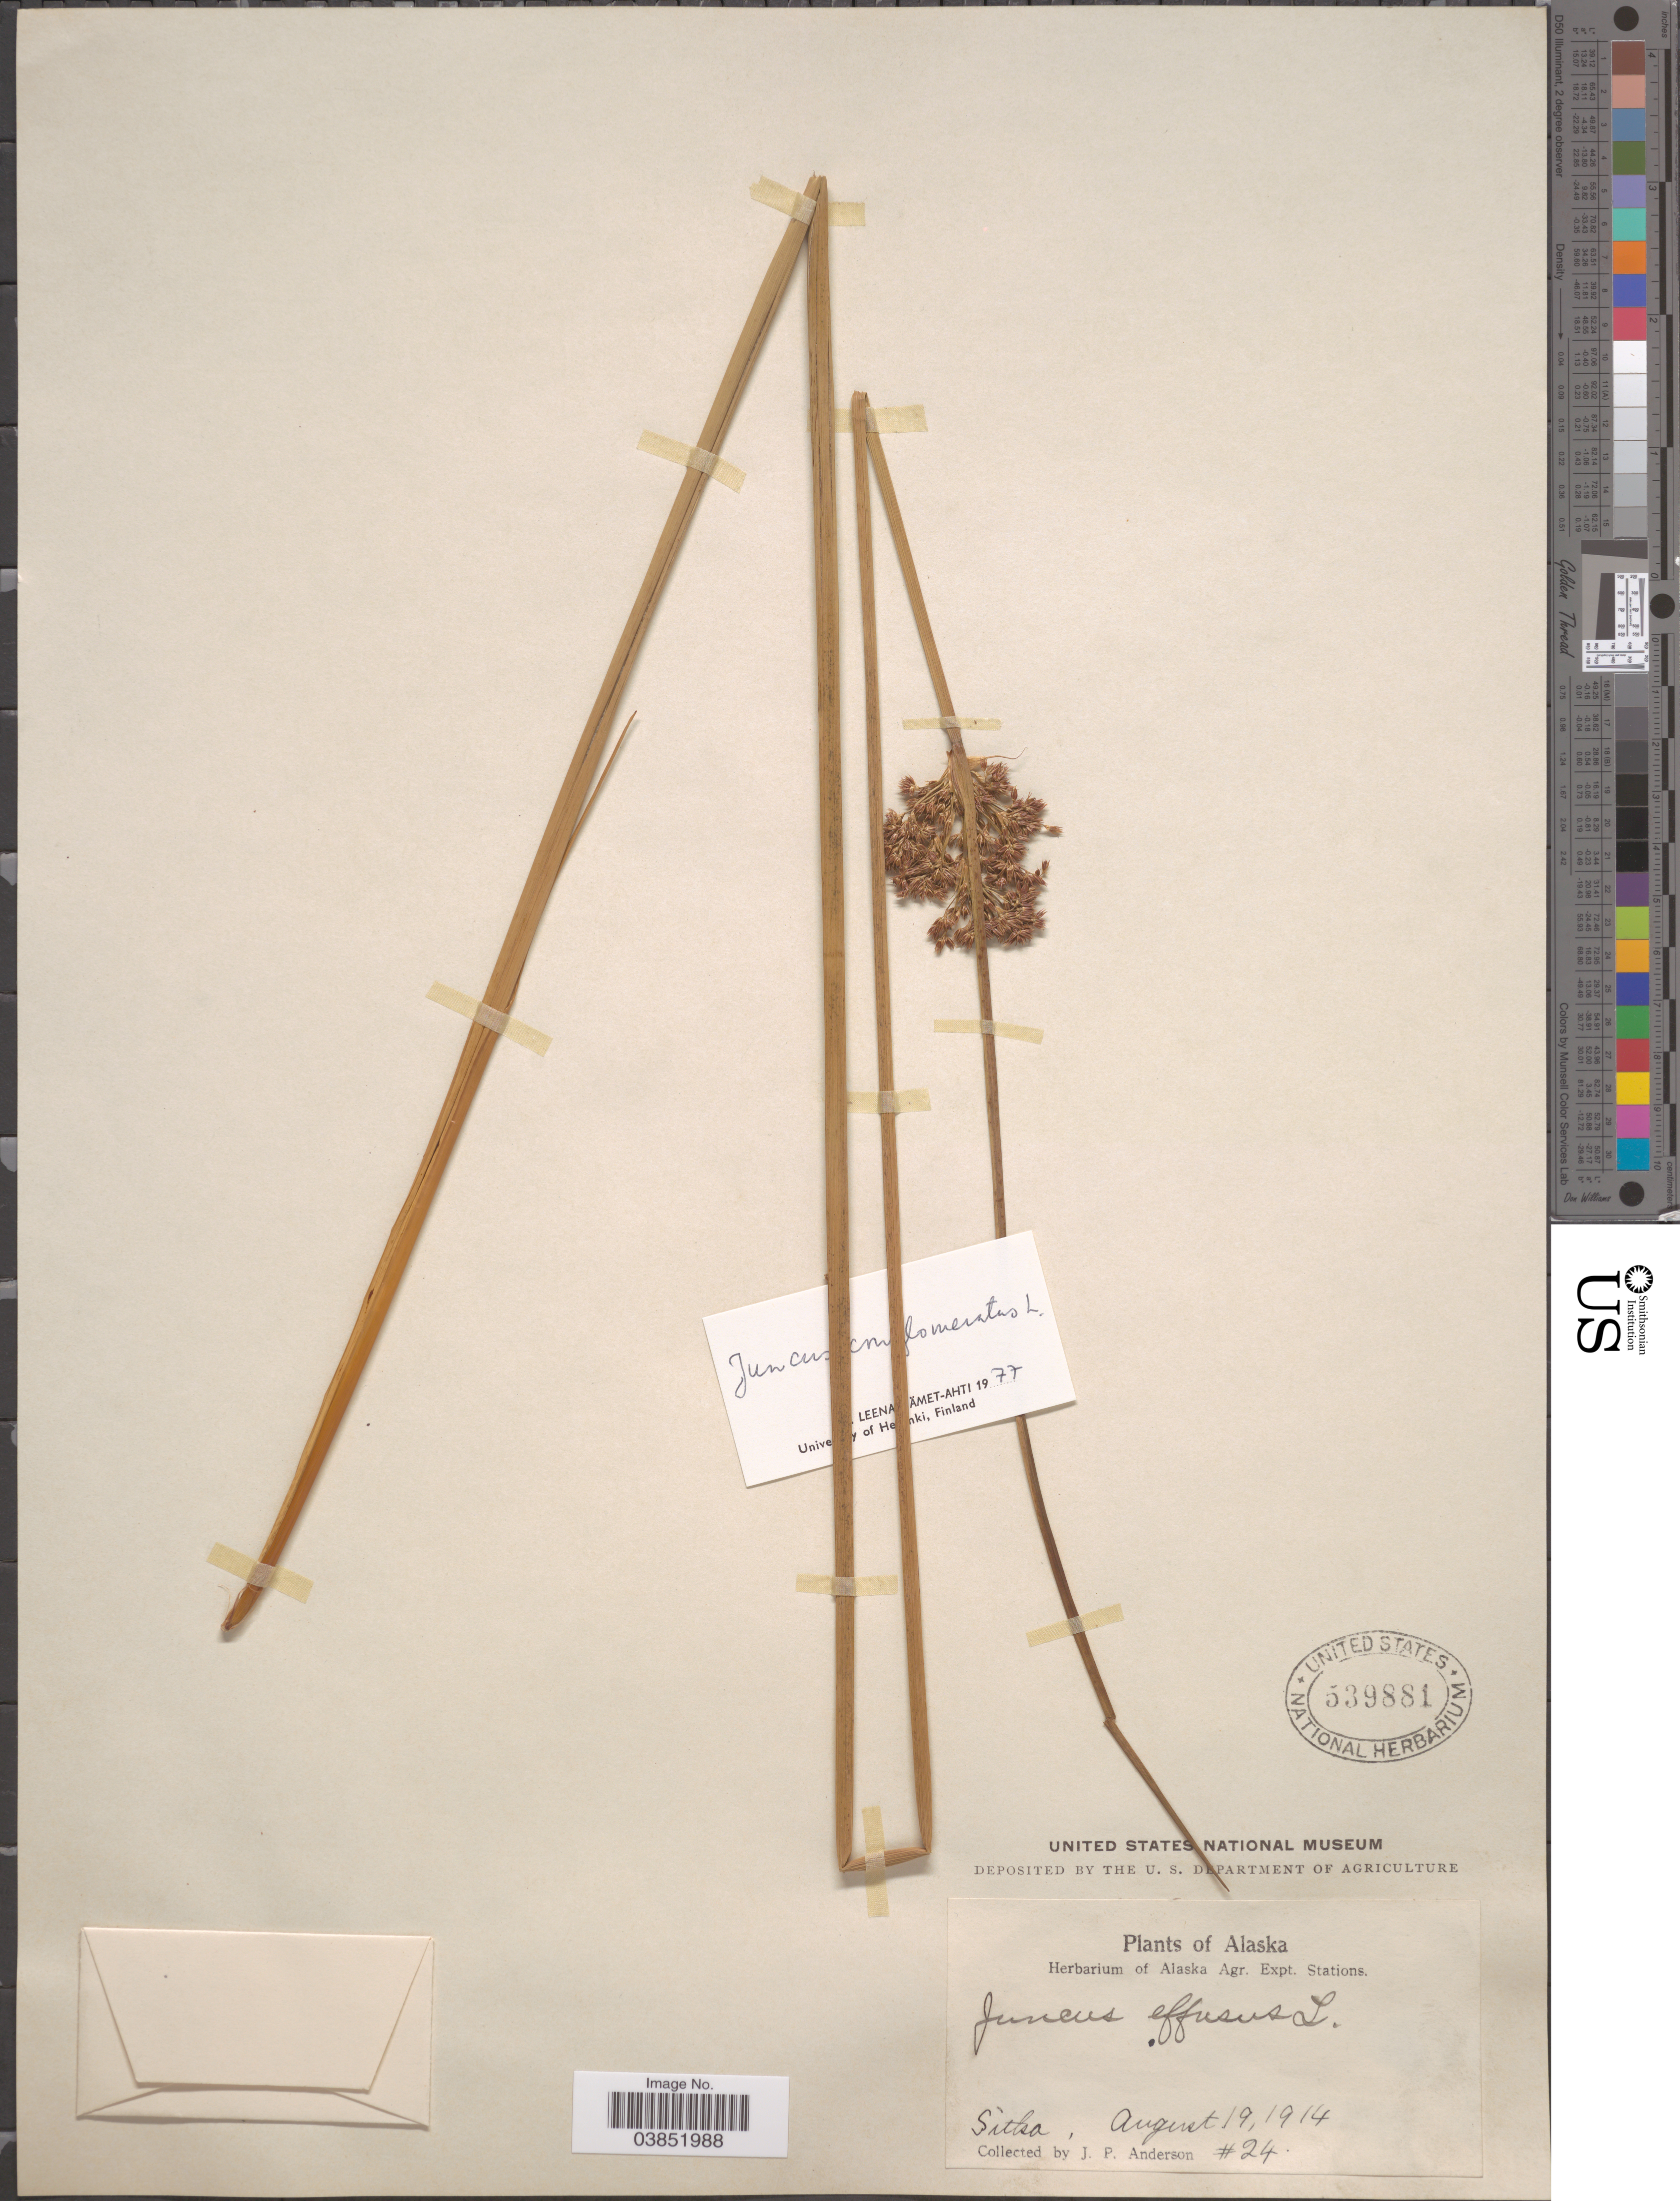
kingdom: Plantae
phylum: Tracheophyta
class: Liliopsida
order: Poales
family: Juncaceae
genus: Juncus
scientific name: Juncus conglomeratus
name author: L.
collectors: J. P. Anderson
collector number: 24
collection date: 1914-08-19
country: United States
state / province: Alaska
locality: Sitka.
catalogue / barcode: US 539881